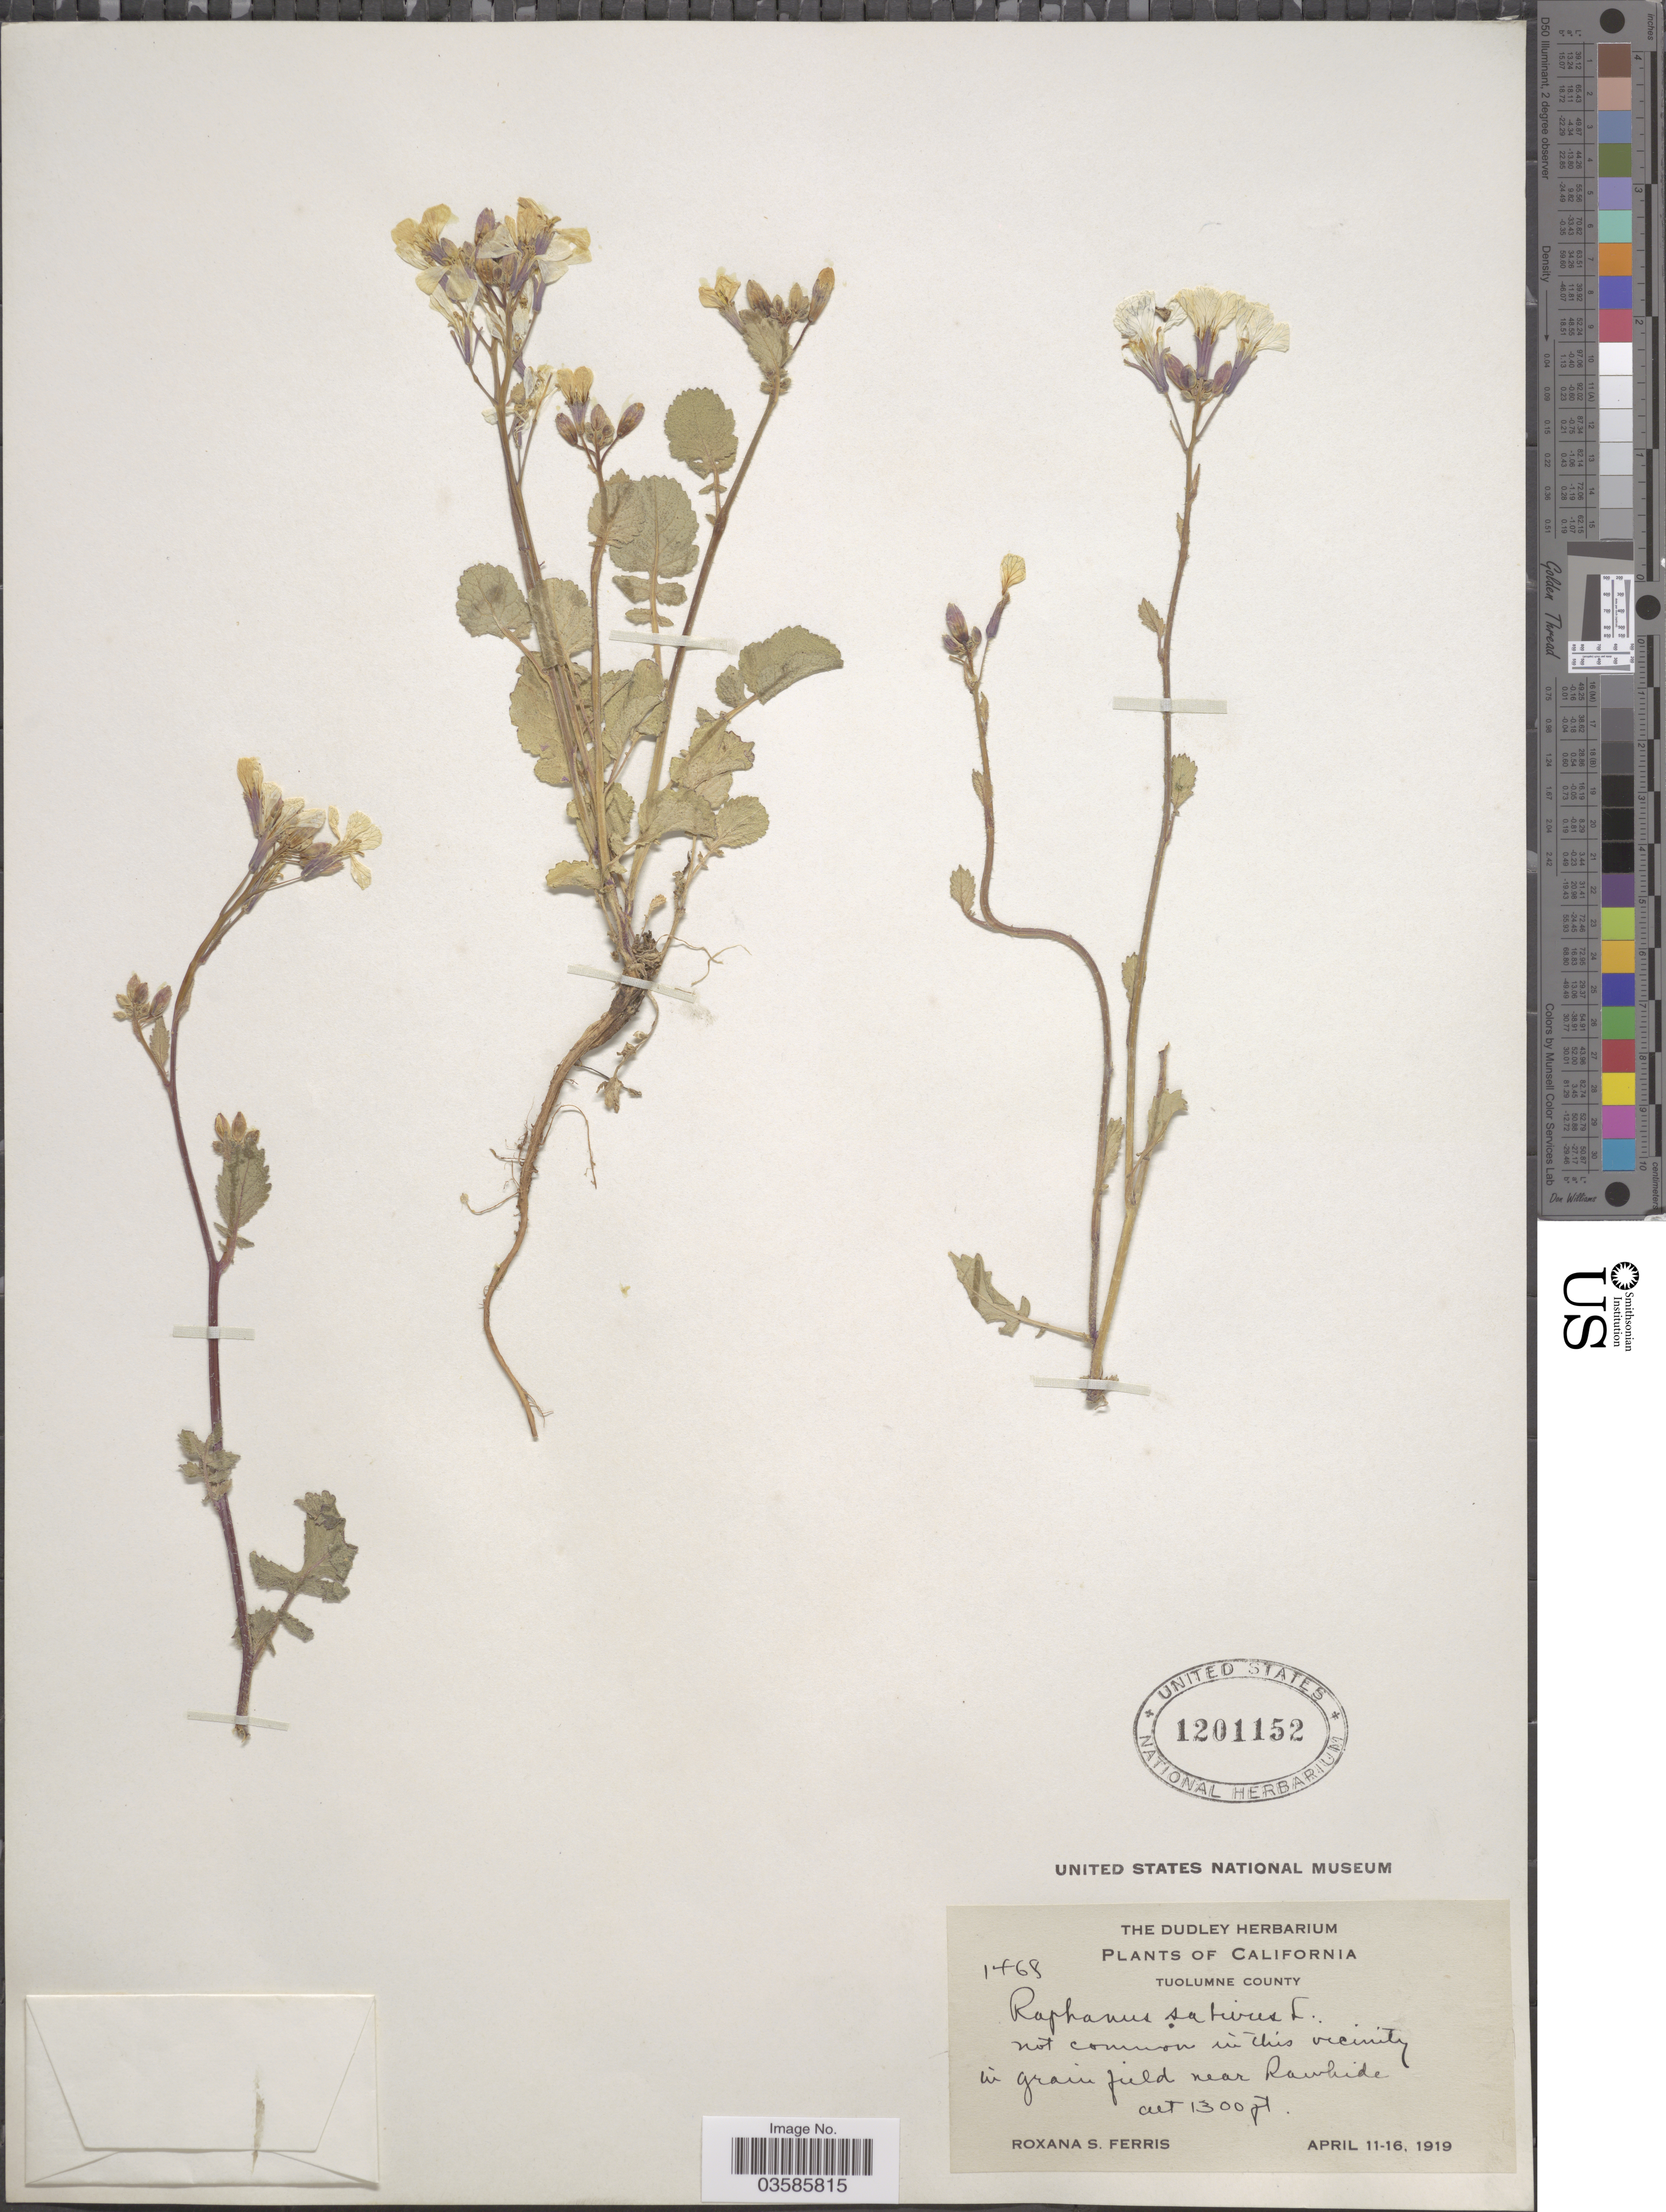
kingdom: Plantae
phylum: Tracheophyta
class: Magnoliopsida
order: Brassicales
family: Brassicaceae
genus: Raphanus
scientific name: Raphanus sativus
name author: L.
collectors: R. S. Ferris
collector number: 1468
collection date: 1919-04-11/1919-04-16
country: United States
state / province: California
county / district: Tuolumne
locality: Tuolumne County. In grainfield near Rawhide.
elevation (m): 396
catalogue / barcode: US 1201152